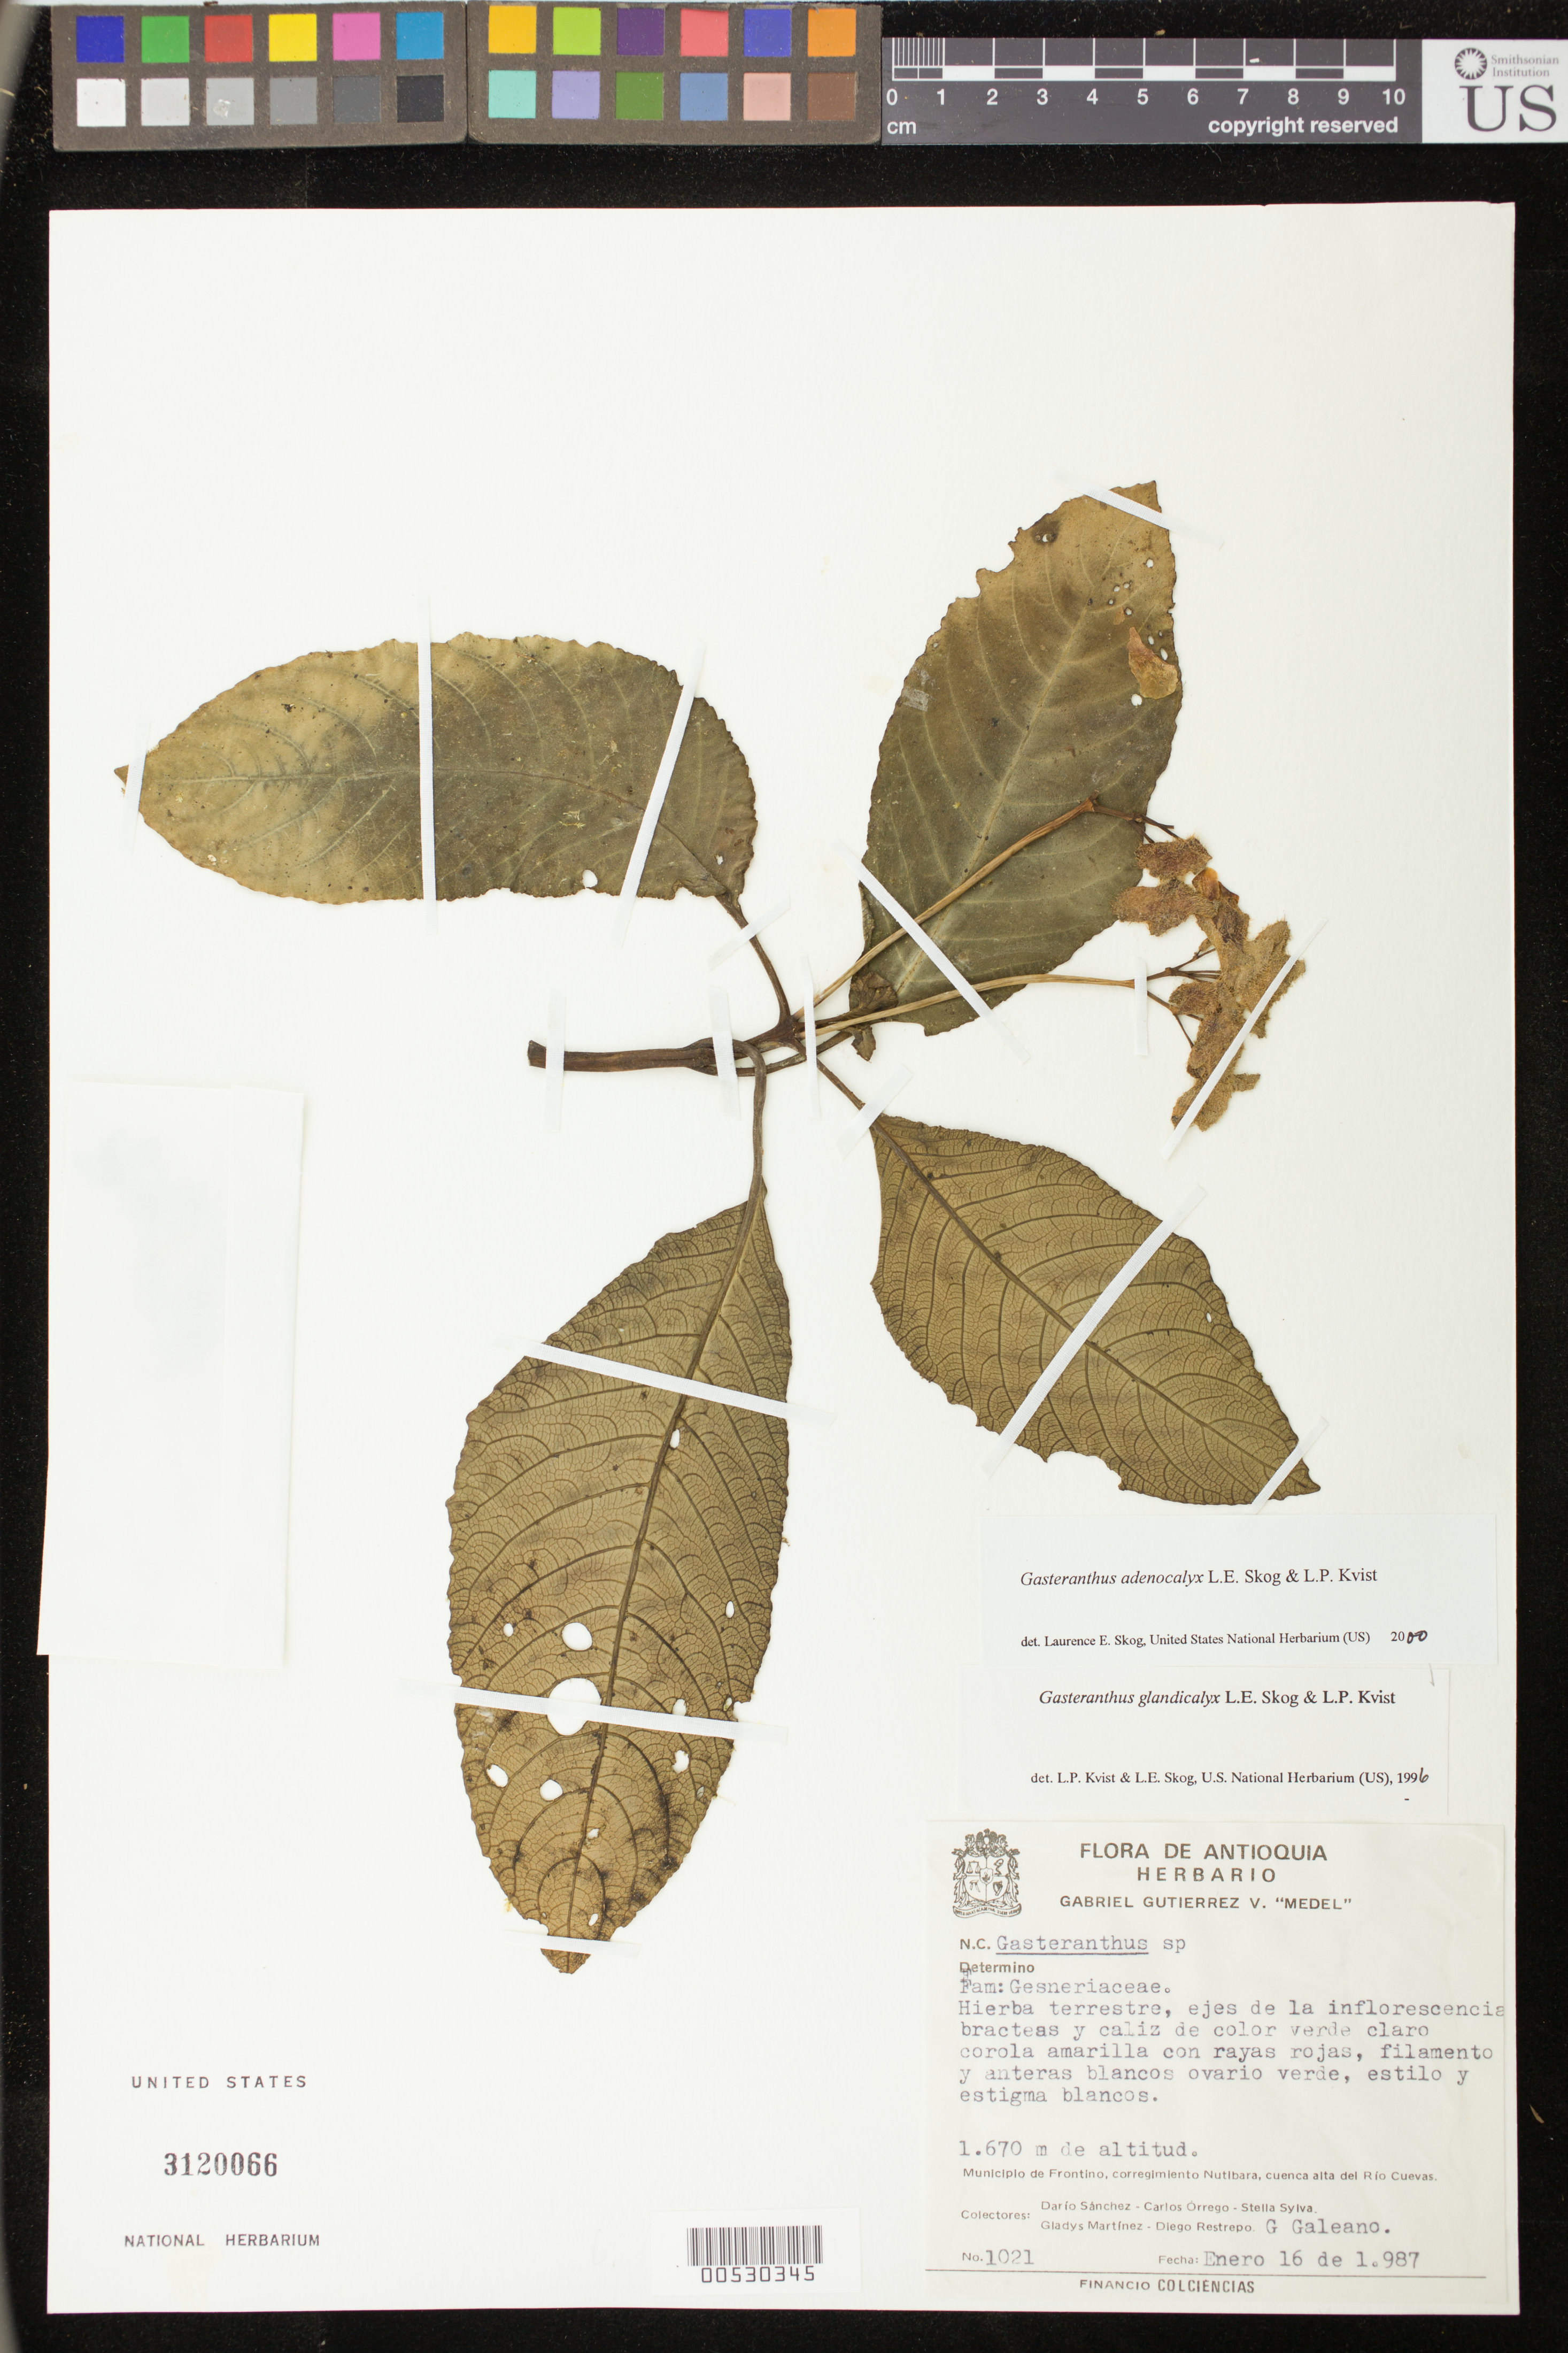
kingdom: Plantae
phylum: Tracheophyta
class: Magnoliopsida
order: Lamiales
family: Gesneriaceae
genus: Gasteranthus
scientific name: Gasteranthus adenocalyx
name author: L.E. Skog & L.P. Kvist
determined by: Skog, Laurence E.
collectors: D. Sanchez, C. Orrego, S. Sylva, G. Martínez, D. Restrepo & G. A. Galeano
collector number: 1021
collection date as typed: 16 Jan 1987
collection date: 1987-01-16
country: Colombia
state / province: Antioquia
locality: Mpio. de Frontino, correg. Nutibara, cuenca alta del Río Cuevas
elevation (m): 1670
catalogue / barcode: US 3120066